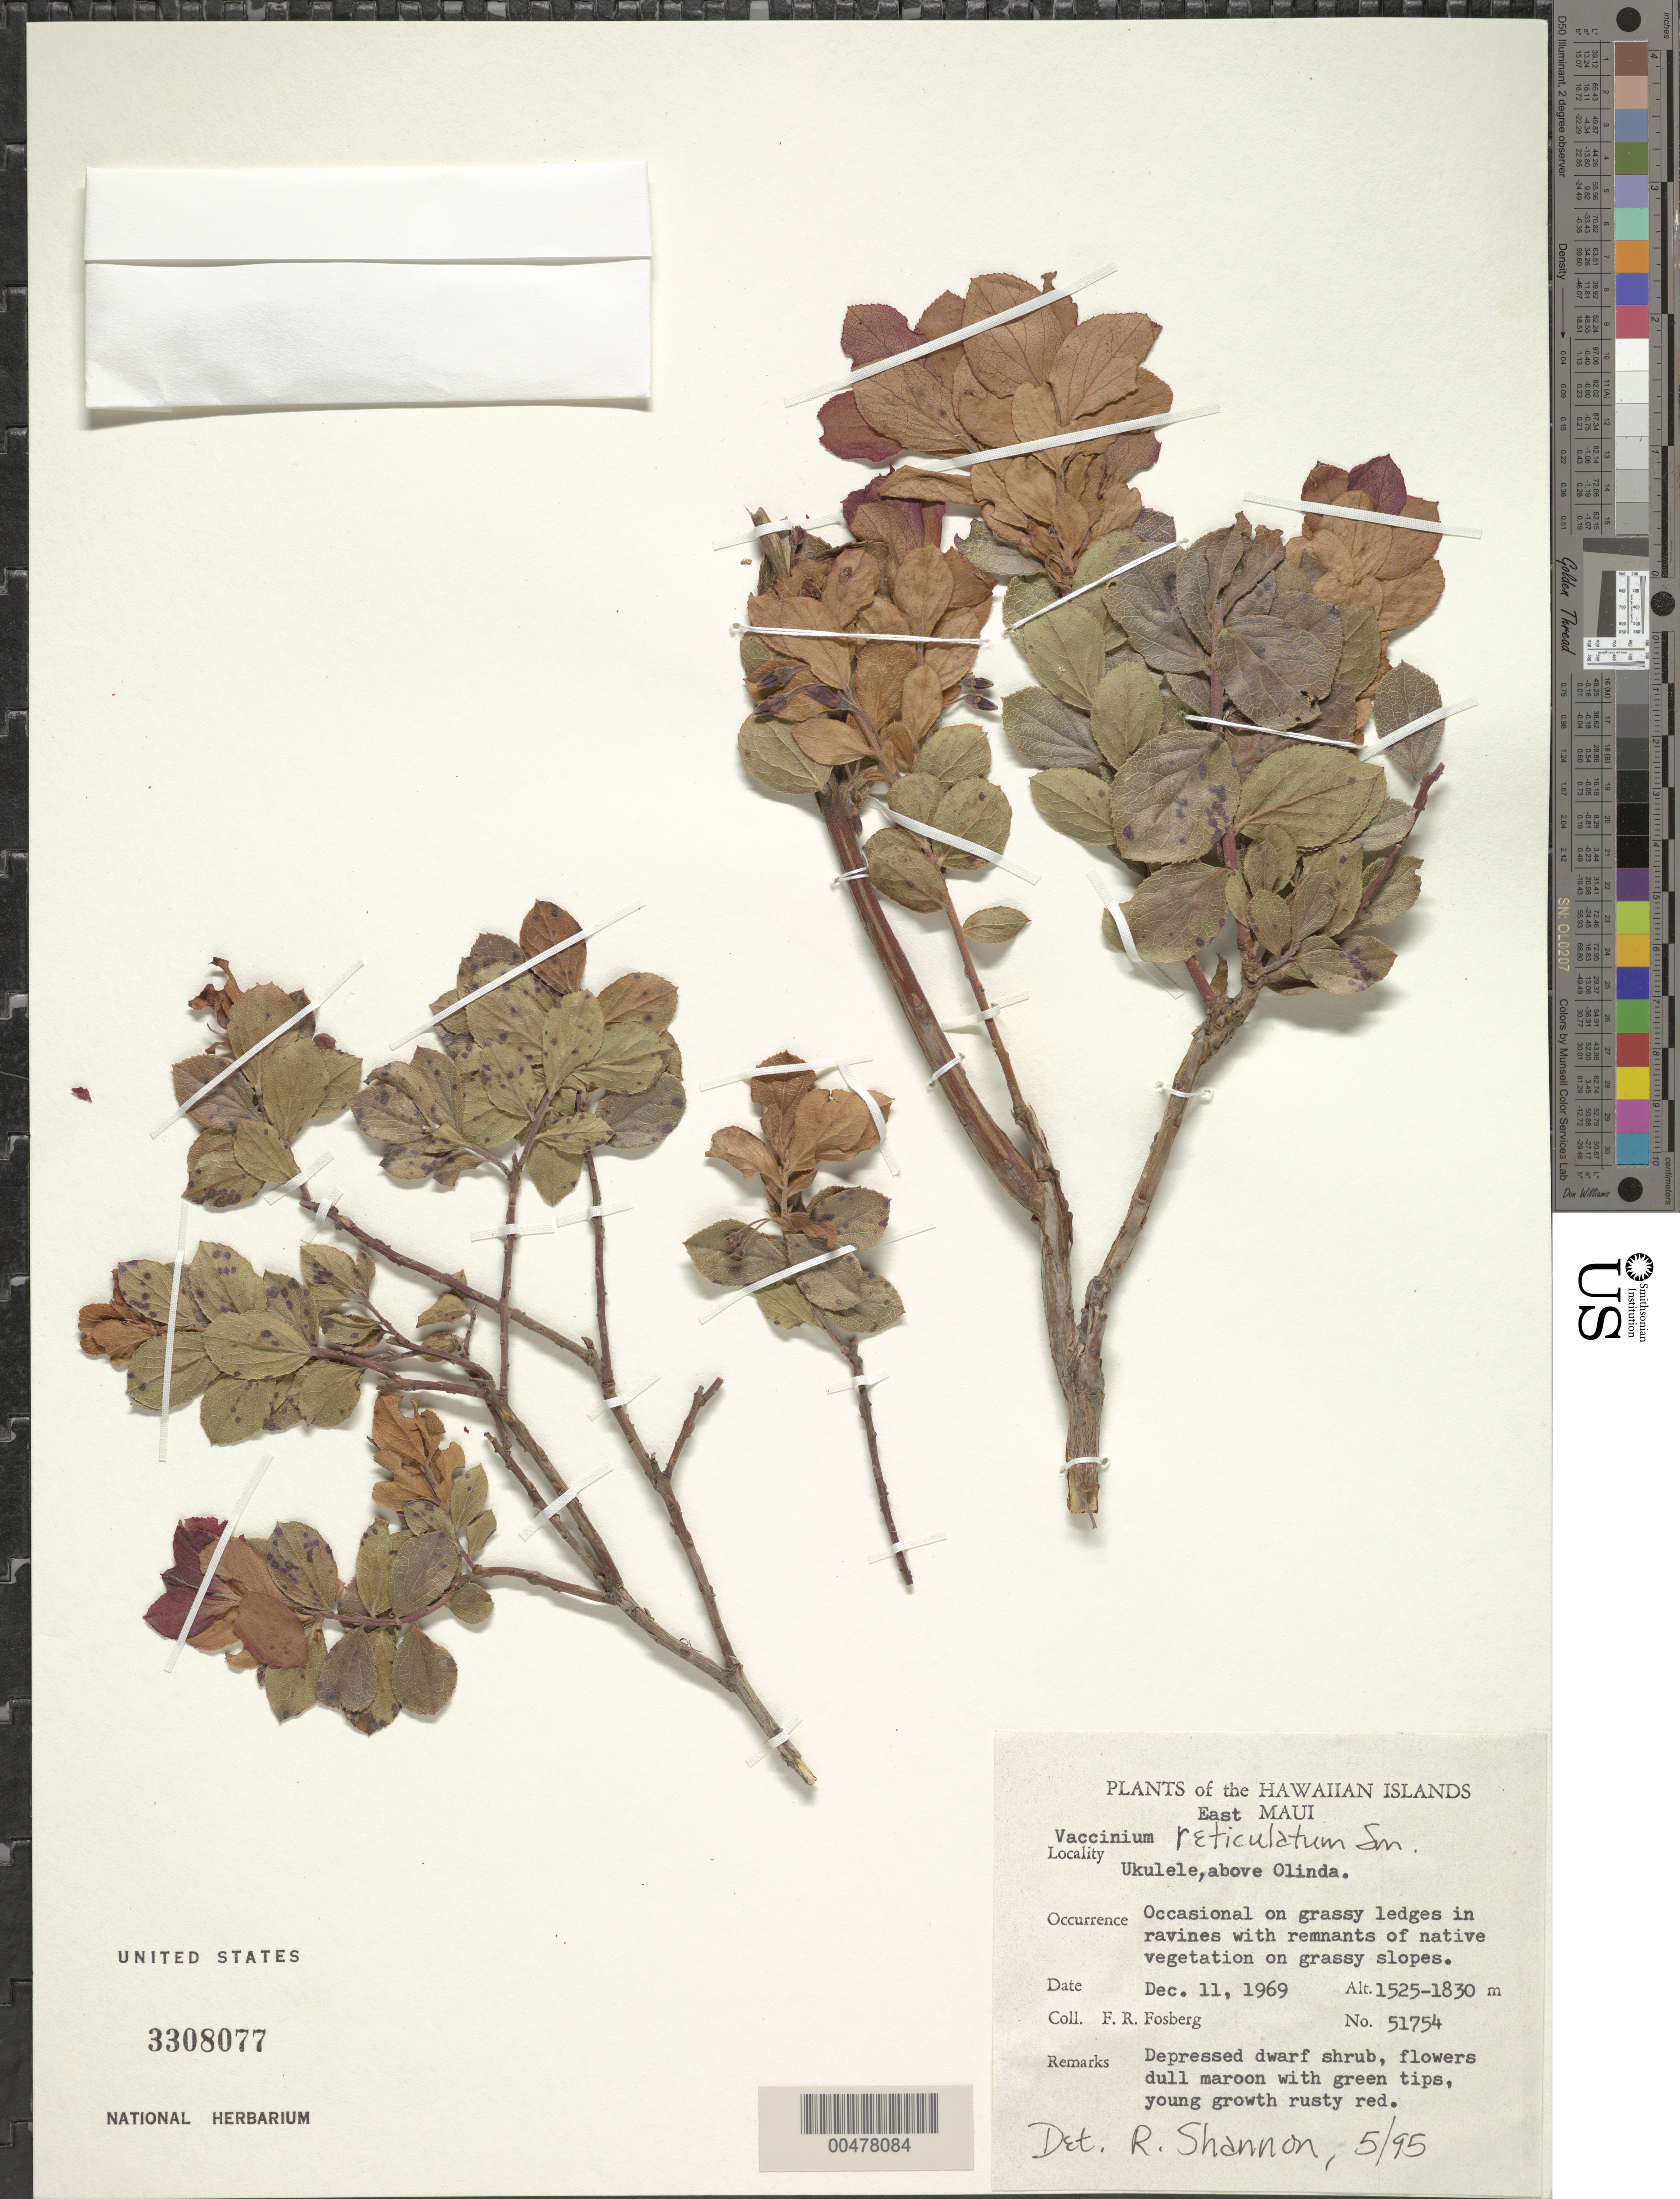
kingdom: Plantae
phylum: Tracheophyta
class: Magnoliopsida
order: Ericales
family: Ericaceae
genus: Vaccinium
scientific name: Vaccinium reticulatum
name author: Sm.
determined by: Shannon, R.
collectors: F. R. Fosberg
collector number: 51754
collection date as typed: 11 Dec 1969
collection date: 1969-12-11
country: United States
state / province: Hawaii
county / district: Maui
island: Maui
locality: E Maui, Ukulele, above Olinda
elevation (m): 1525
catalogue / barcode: US 3308077